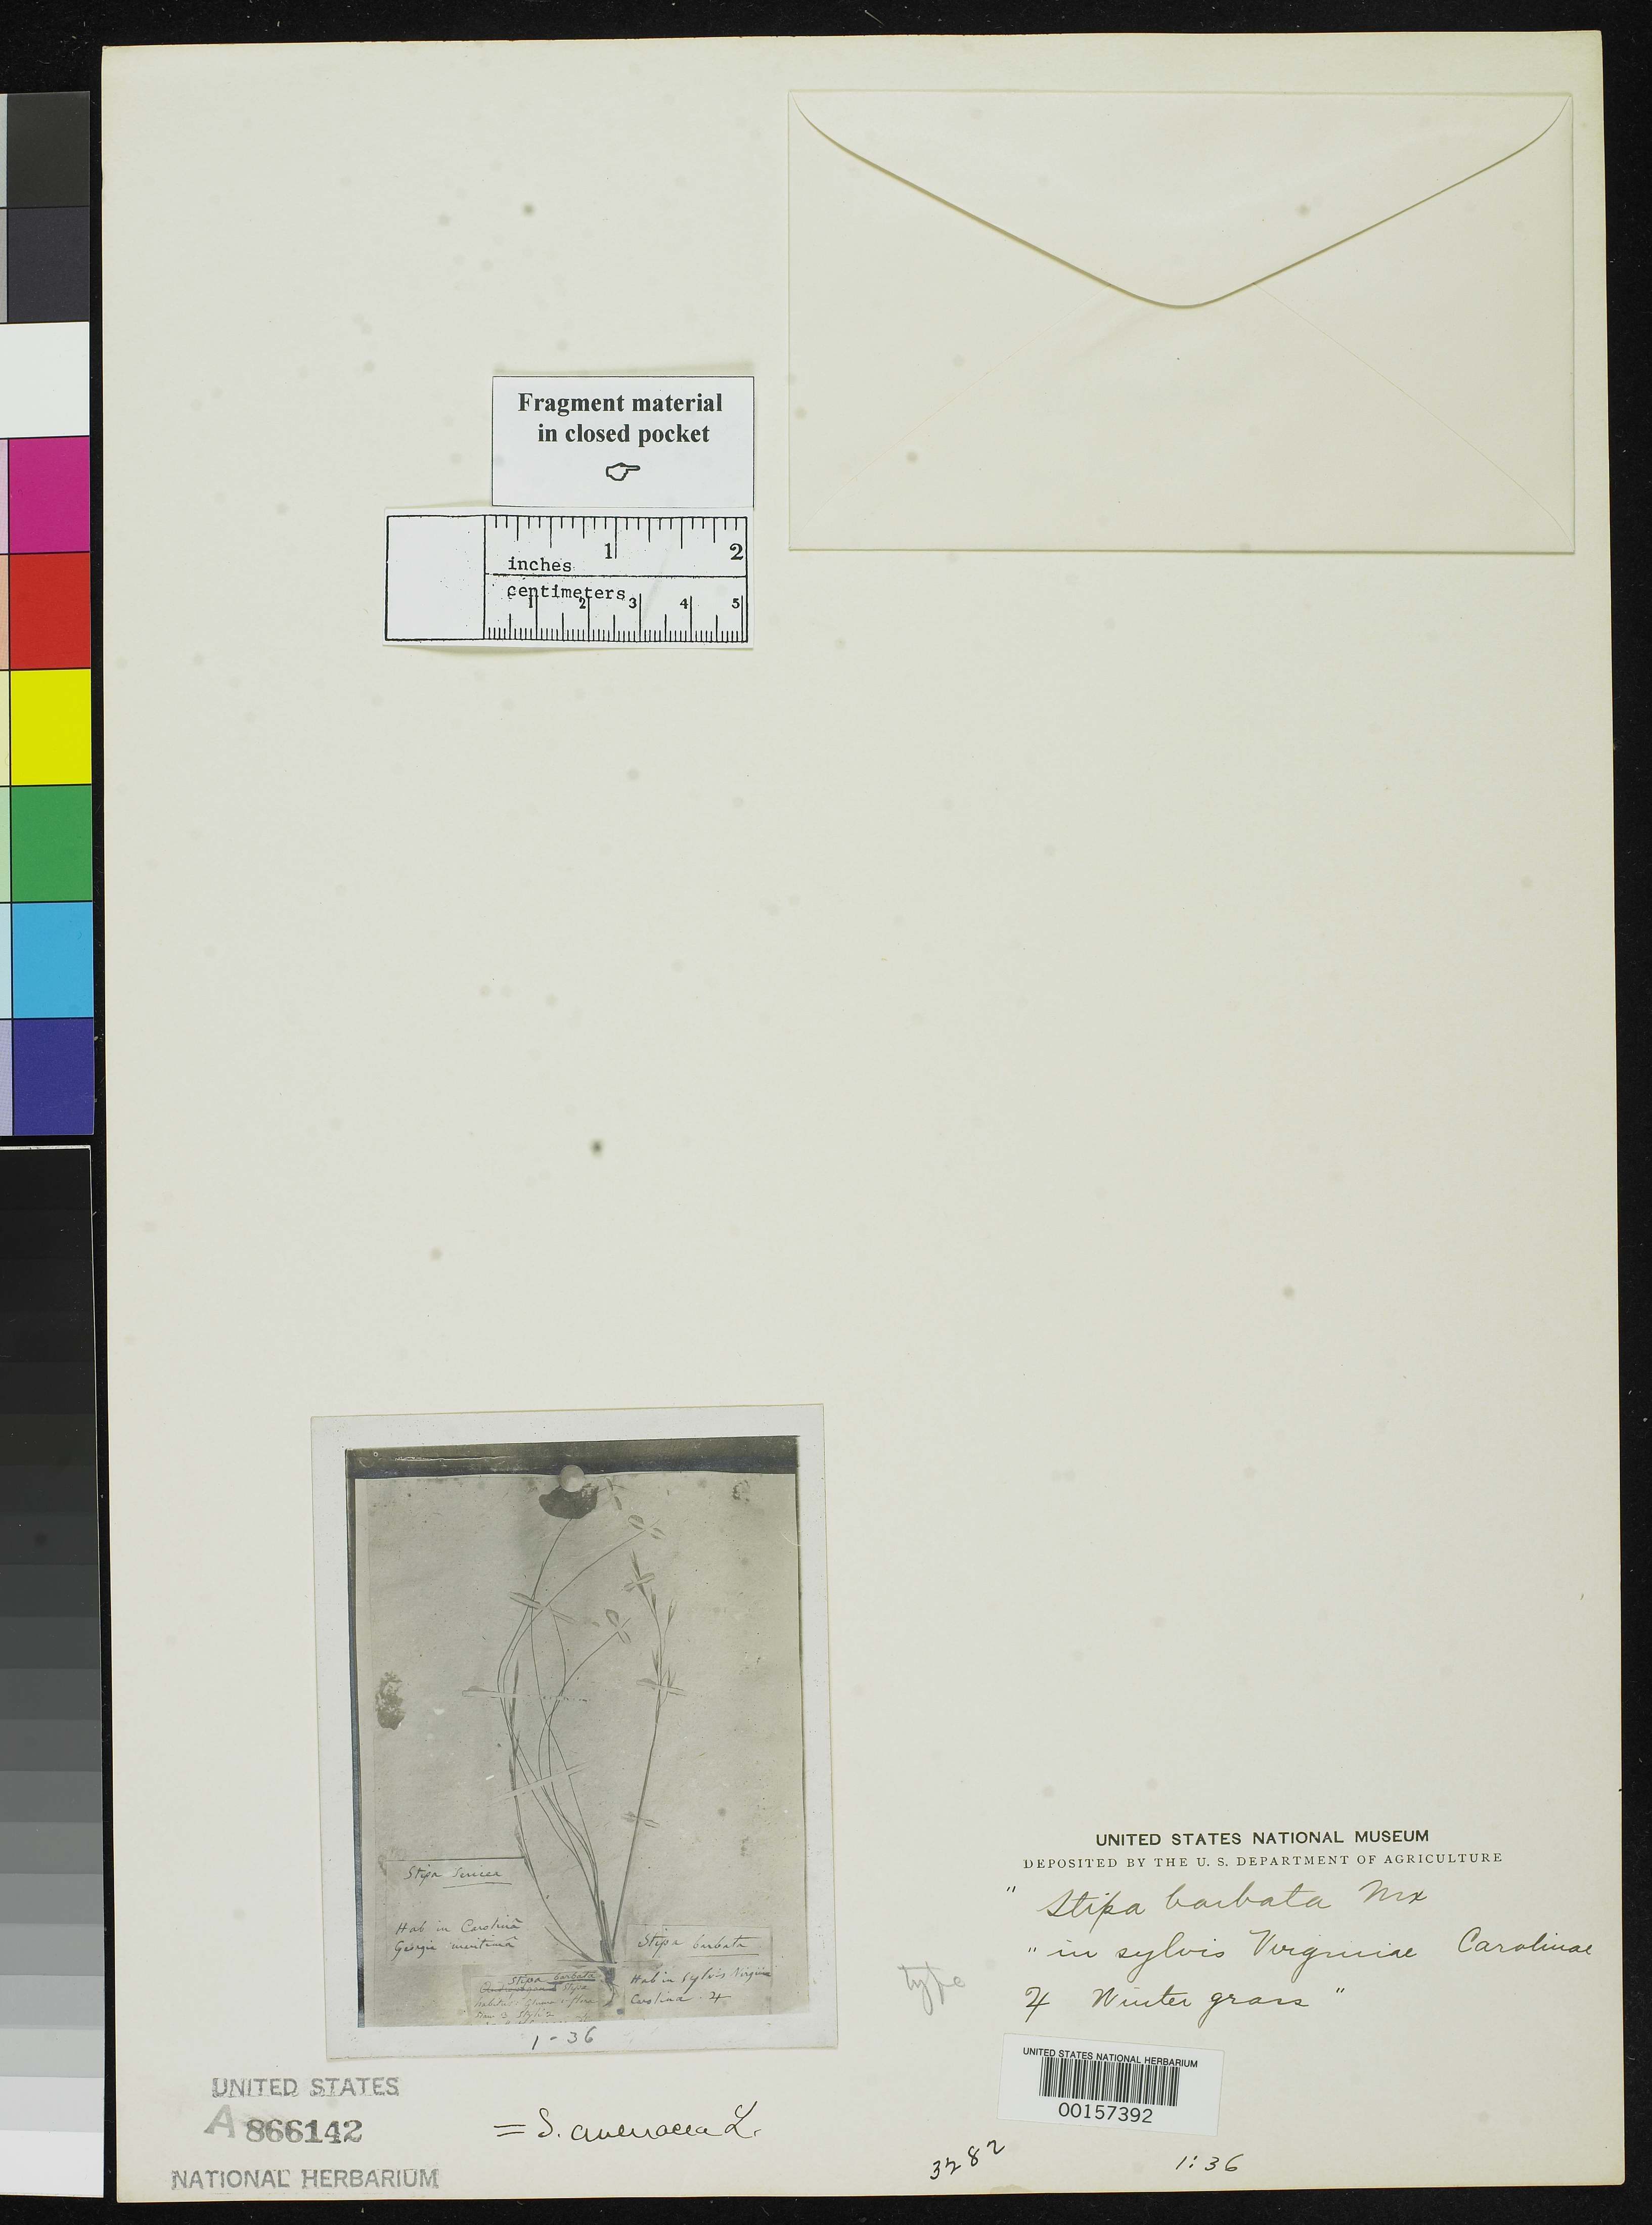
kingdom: Plantae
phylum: Tracheophyta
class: Liliopsida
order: Poales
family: Poaceae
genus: Stipa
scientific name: Stipa barbata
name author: Michx.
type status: Type Fragment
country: United States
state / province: North Carolina / Virginia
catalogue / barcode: US 866142A